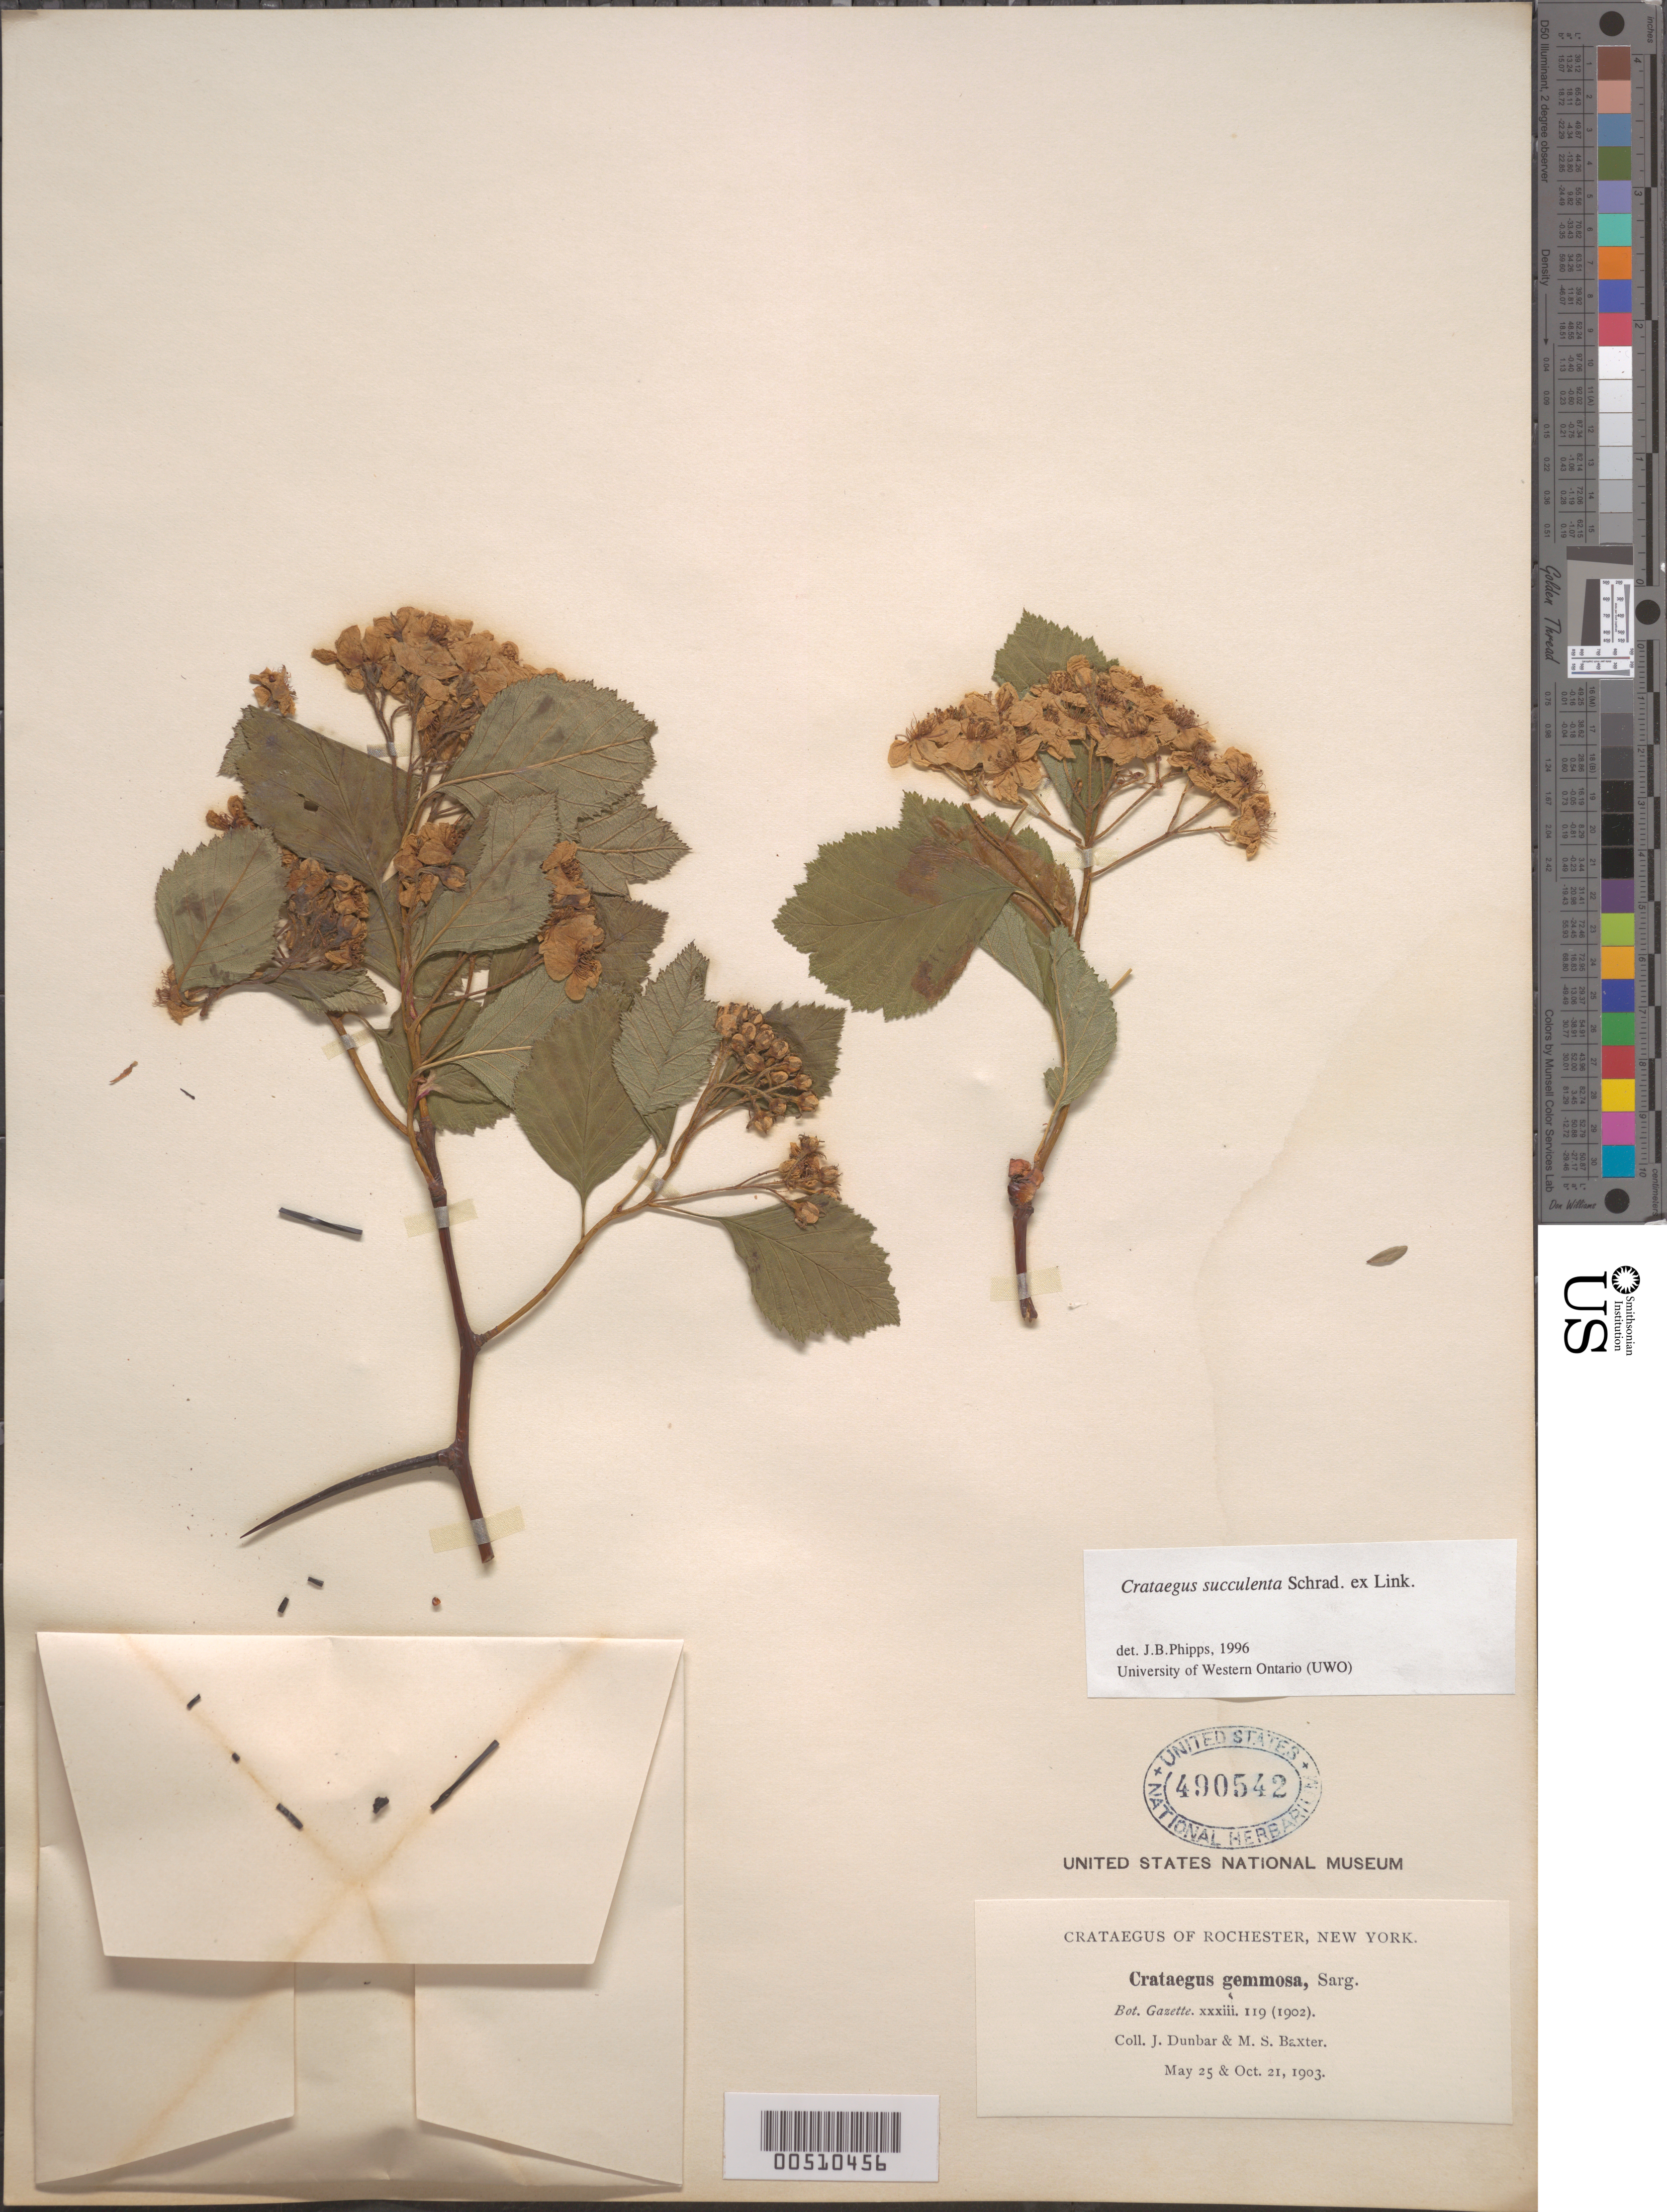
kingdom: Plantae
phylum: Tracheophyta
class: Magnoliopsida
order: Rosales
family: Rosaceae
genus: Crataegus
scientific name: Crataegus succulenta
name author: Schrad. ex Link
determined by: Phipps, James B., (UWO), University of Western Ontario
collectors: J. Dunbar & M. Baxter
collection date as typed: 25 May 1903 and 21 Oct 1903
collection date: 1903-05-25,1903-10-21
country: United States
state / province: New York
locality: Rochester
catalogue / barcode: US 490542